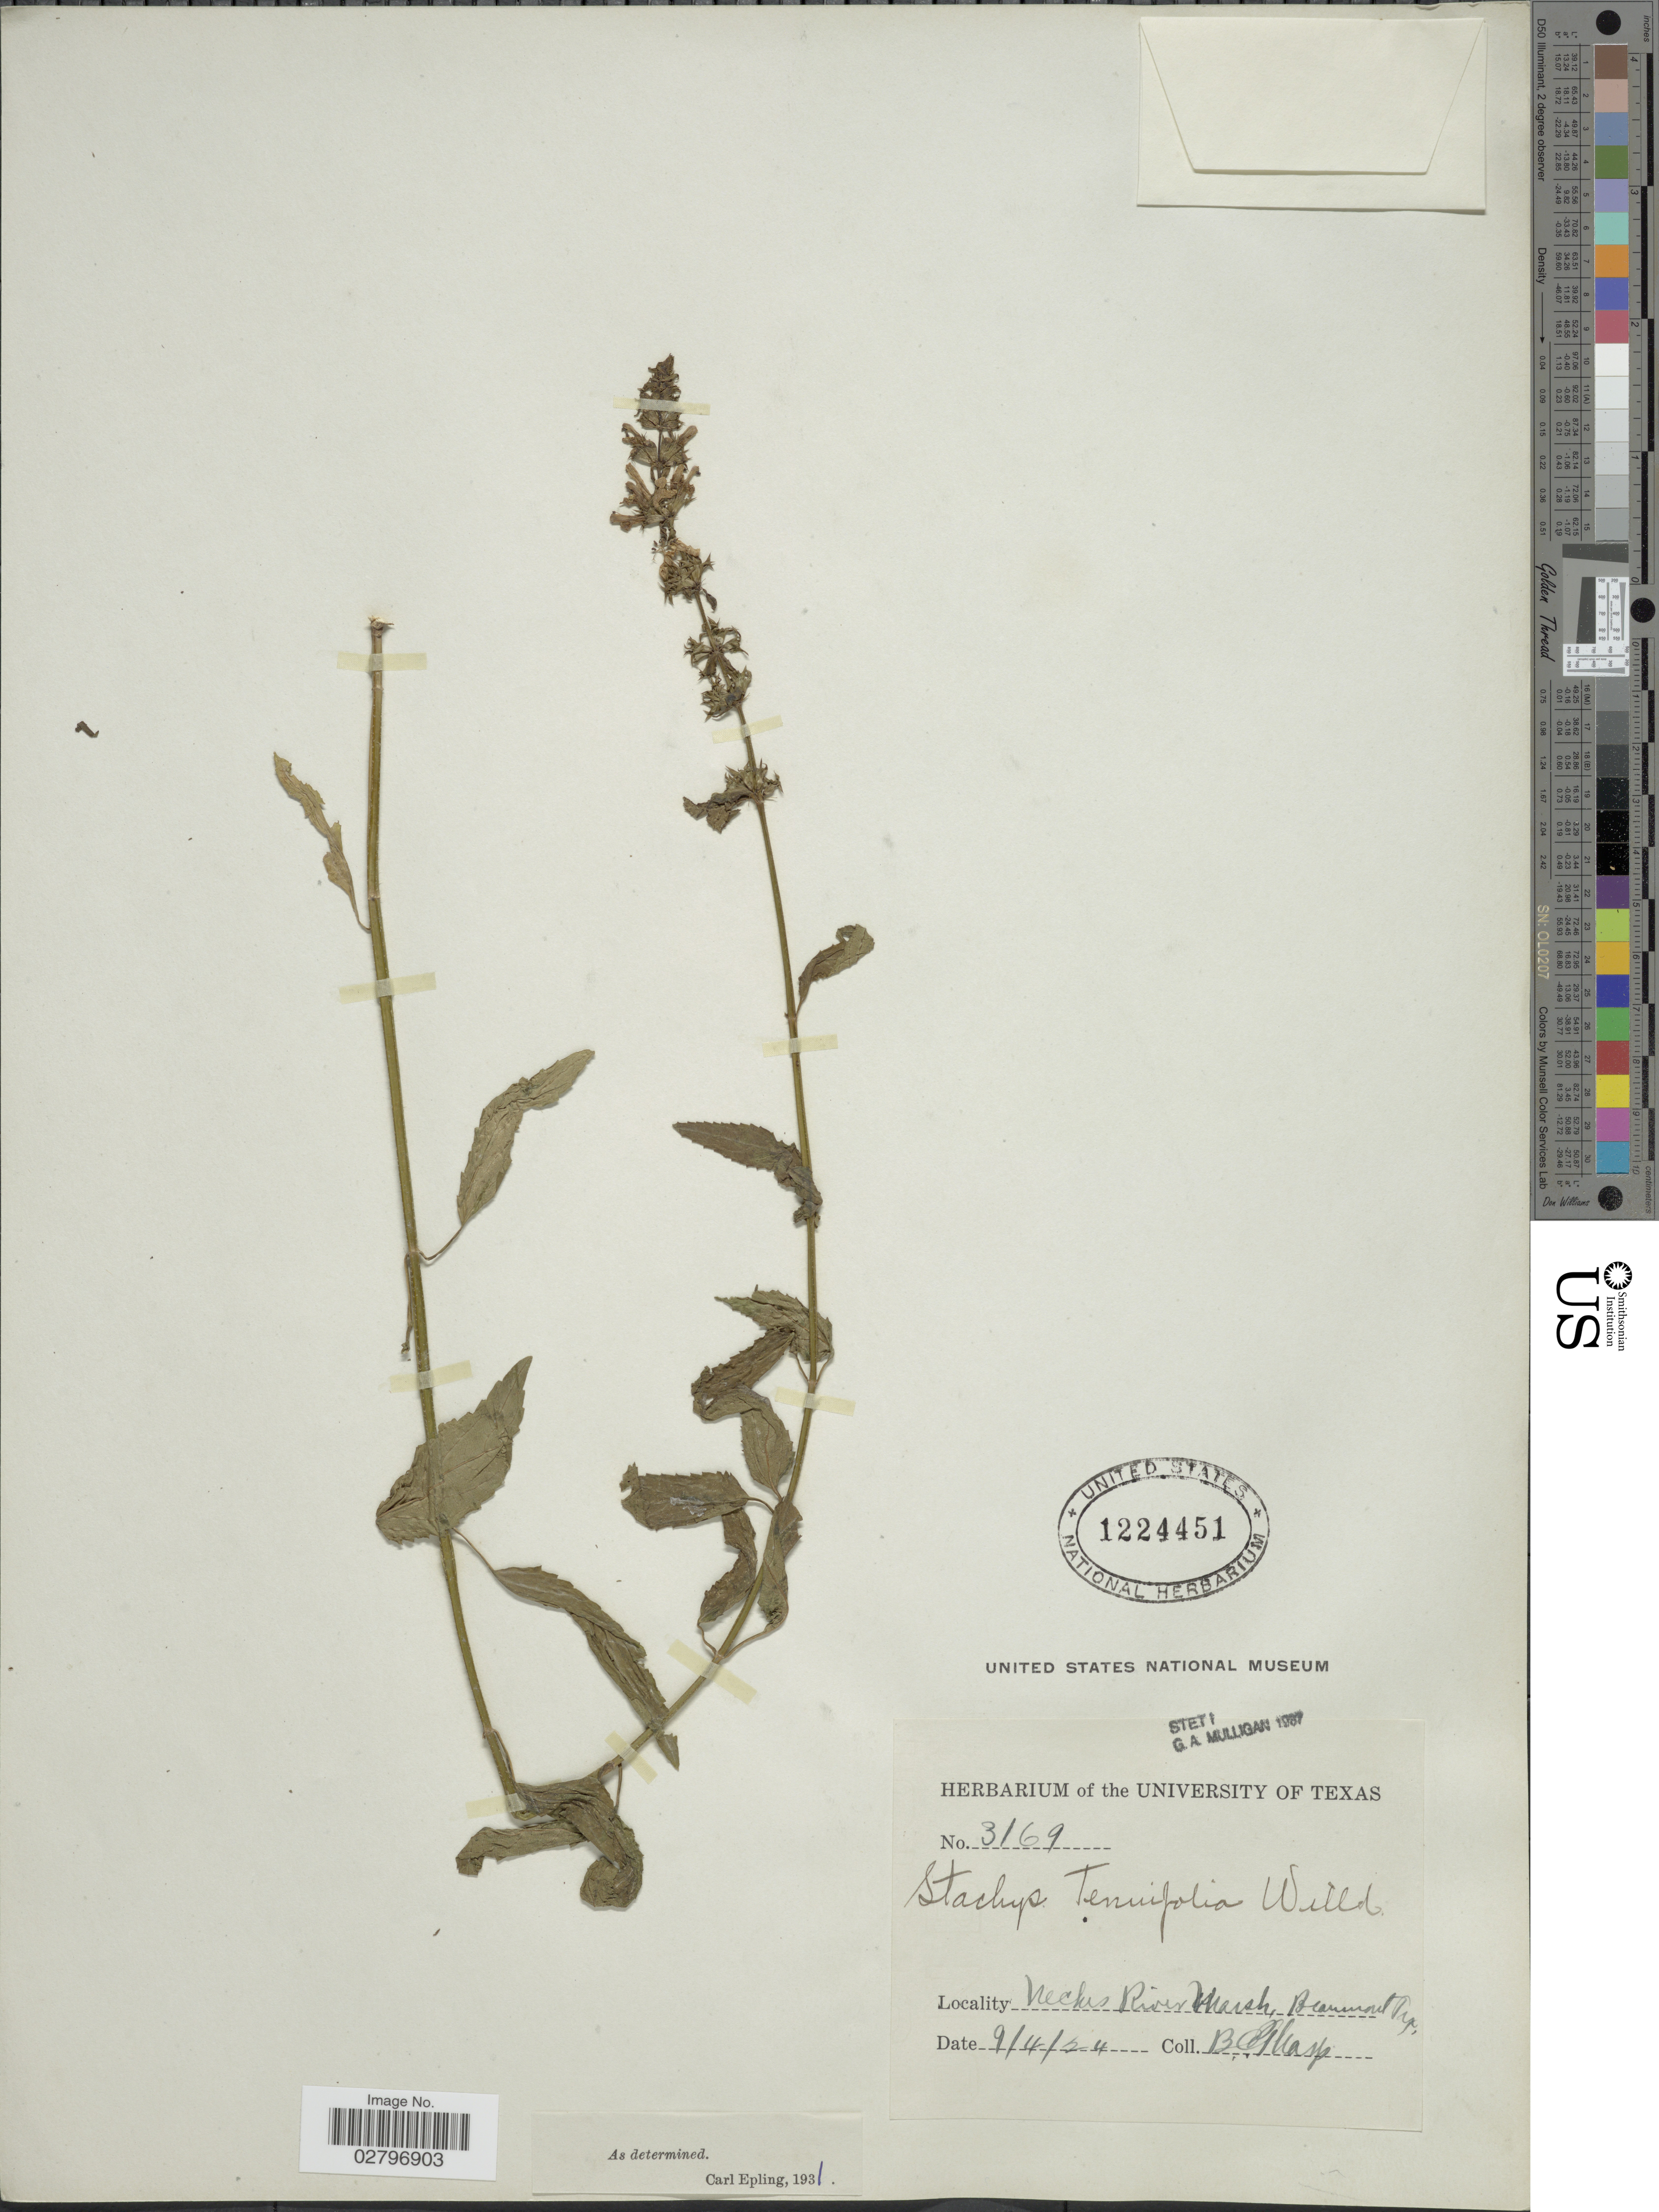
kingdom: Plantae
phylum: Tracheophyta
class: Magnoliopsida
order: Lamiales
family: Lamiaceae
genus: Stachys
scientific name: Stachys tenuifolia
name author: Willd.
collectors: B. C. Tharp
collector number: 3169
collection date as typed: Transcribed d/m/y: 4/9/24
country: United States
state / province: Texas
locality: Neches River, Marsh, Beaumont, Tex.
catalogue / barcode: US 1224451